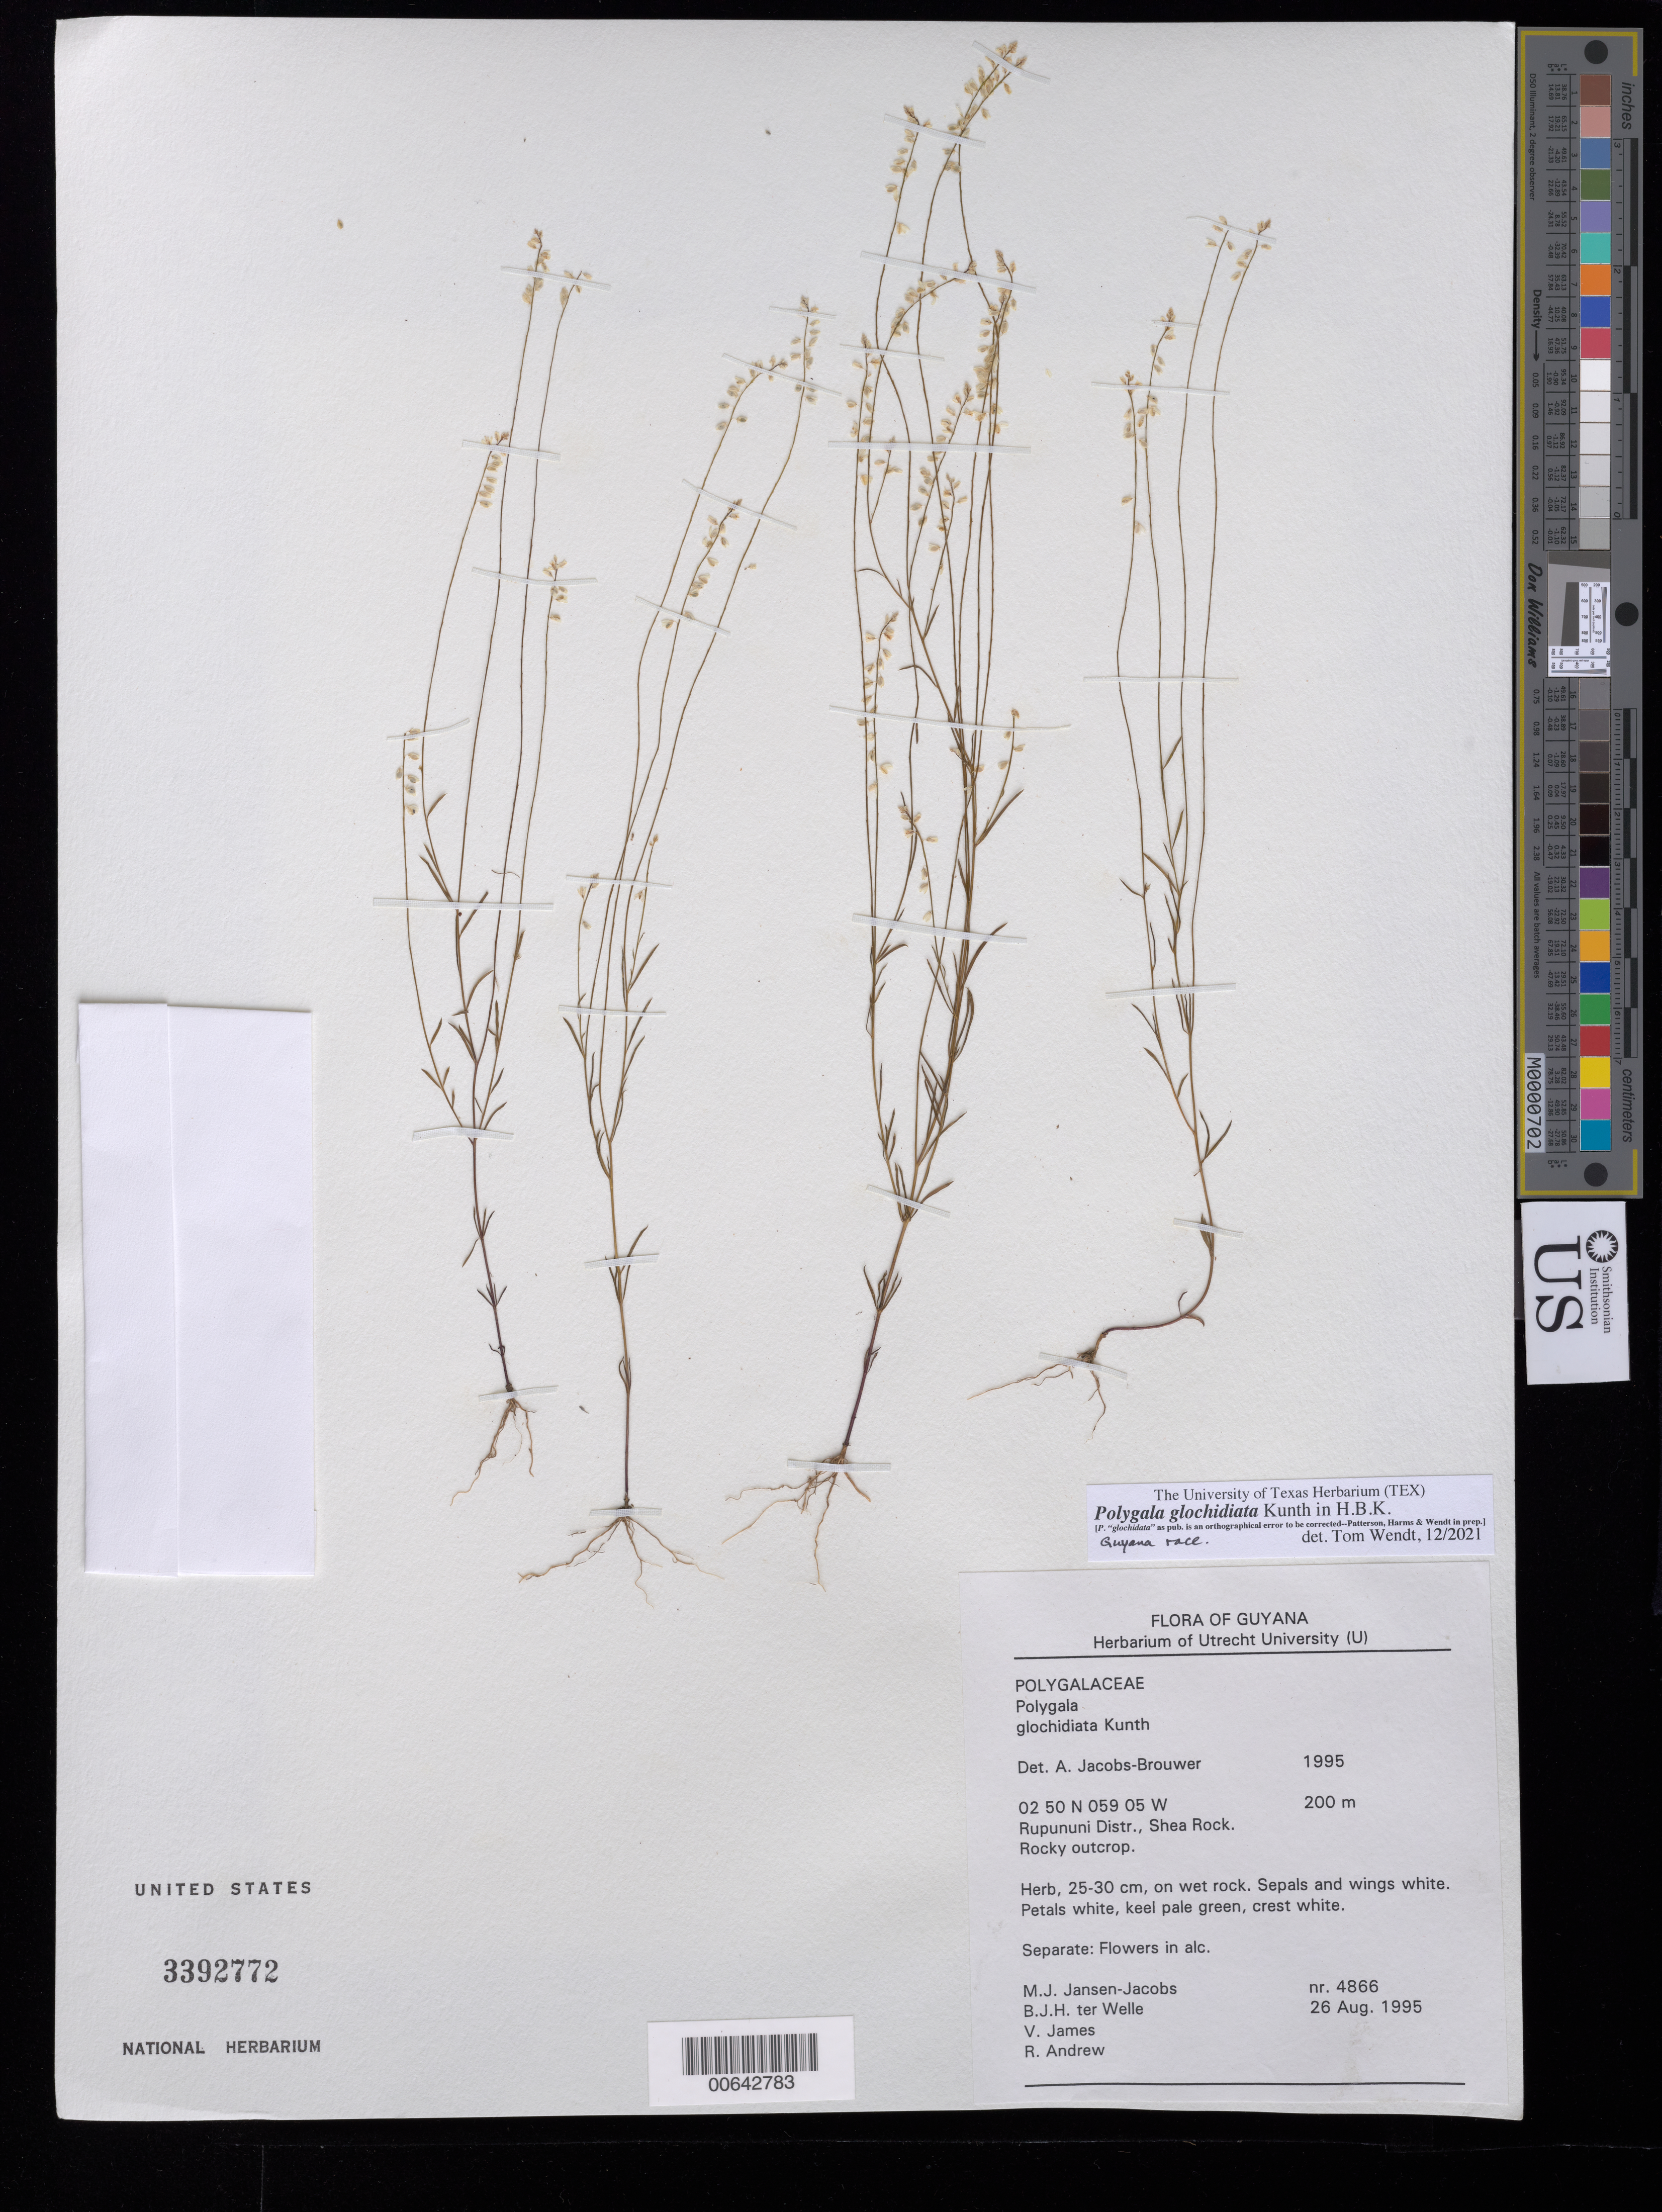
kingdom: Plantae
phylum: Tracheophyta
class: Magnoliopsida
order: Fabales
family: Polygalaceae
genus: Polygala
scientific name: Polygala glochidiata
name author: Kunth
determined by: Wendt, Thomas L.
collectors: M. J. Jansen-Jacobs, B. Welle, V. James & R. Andrew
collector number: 4866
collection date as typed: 26-Aug-95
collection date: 1995-08-26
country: Guyana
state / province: U. Takutu-U. Essequibo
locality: Shea Rock, Rupununi Dist.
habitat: Rocky outcrop, wet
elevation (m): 200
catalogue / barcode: US 3392772